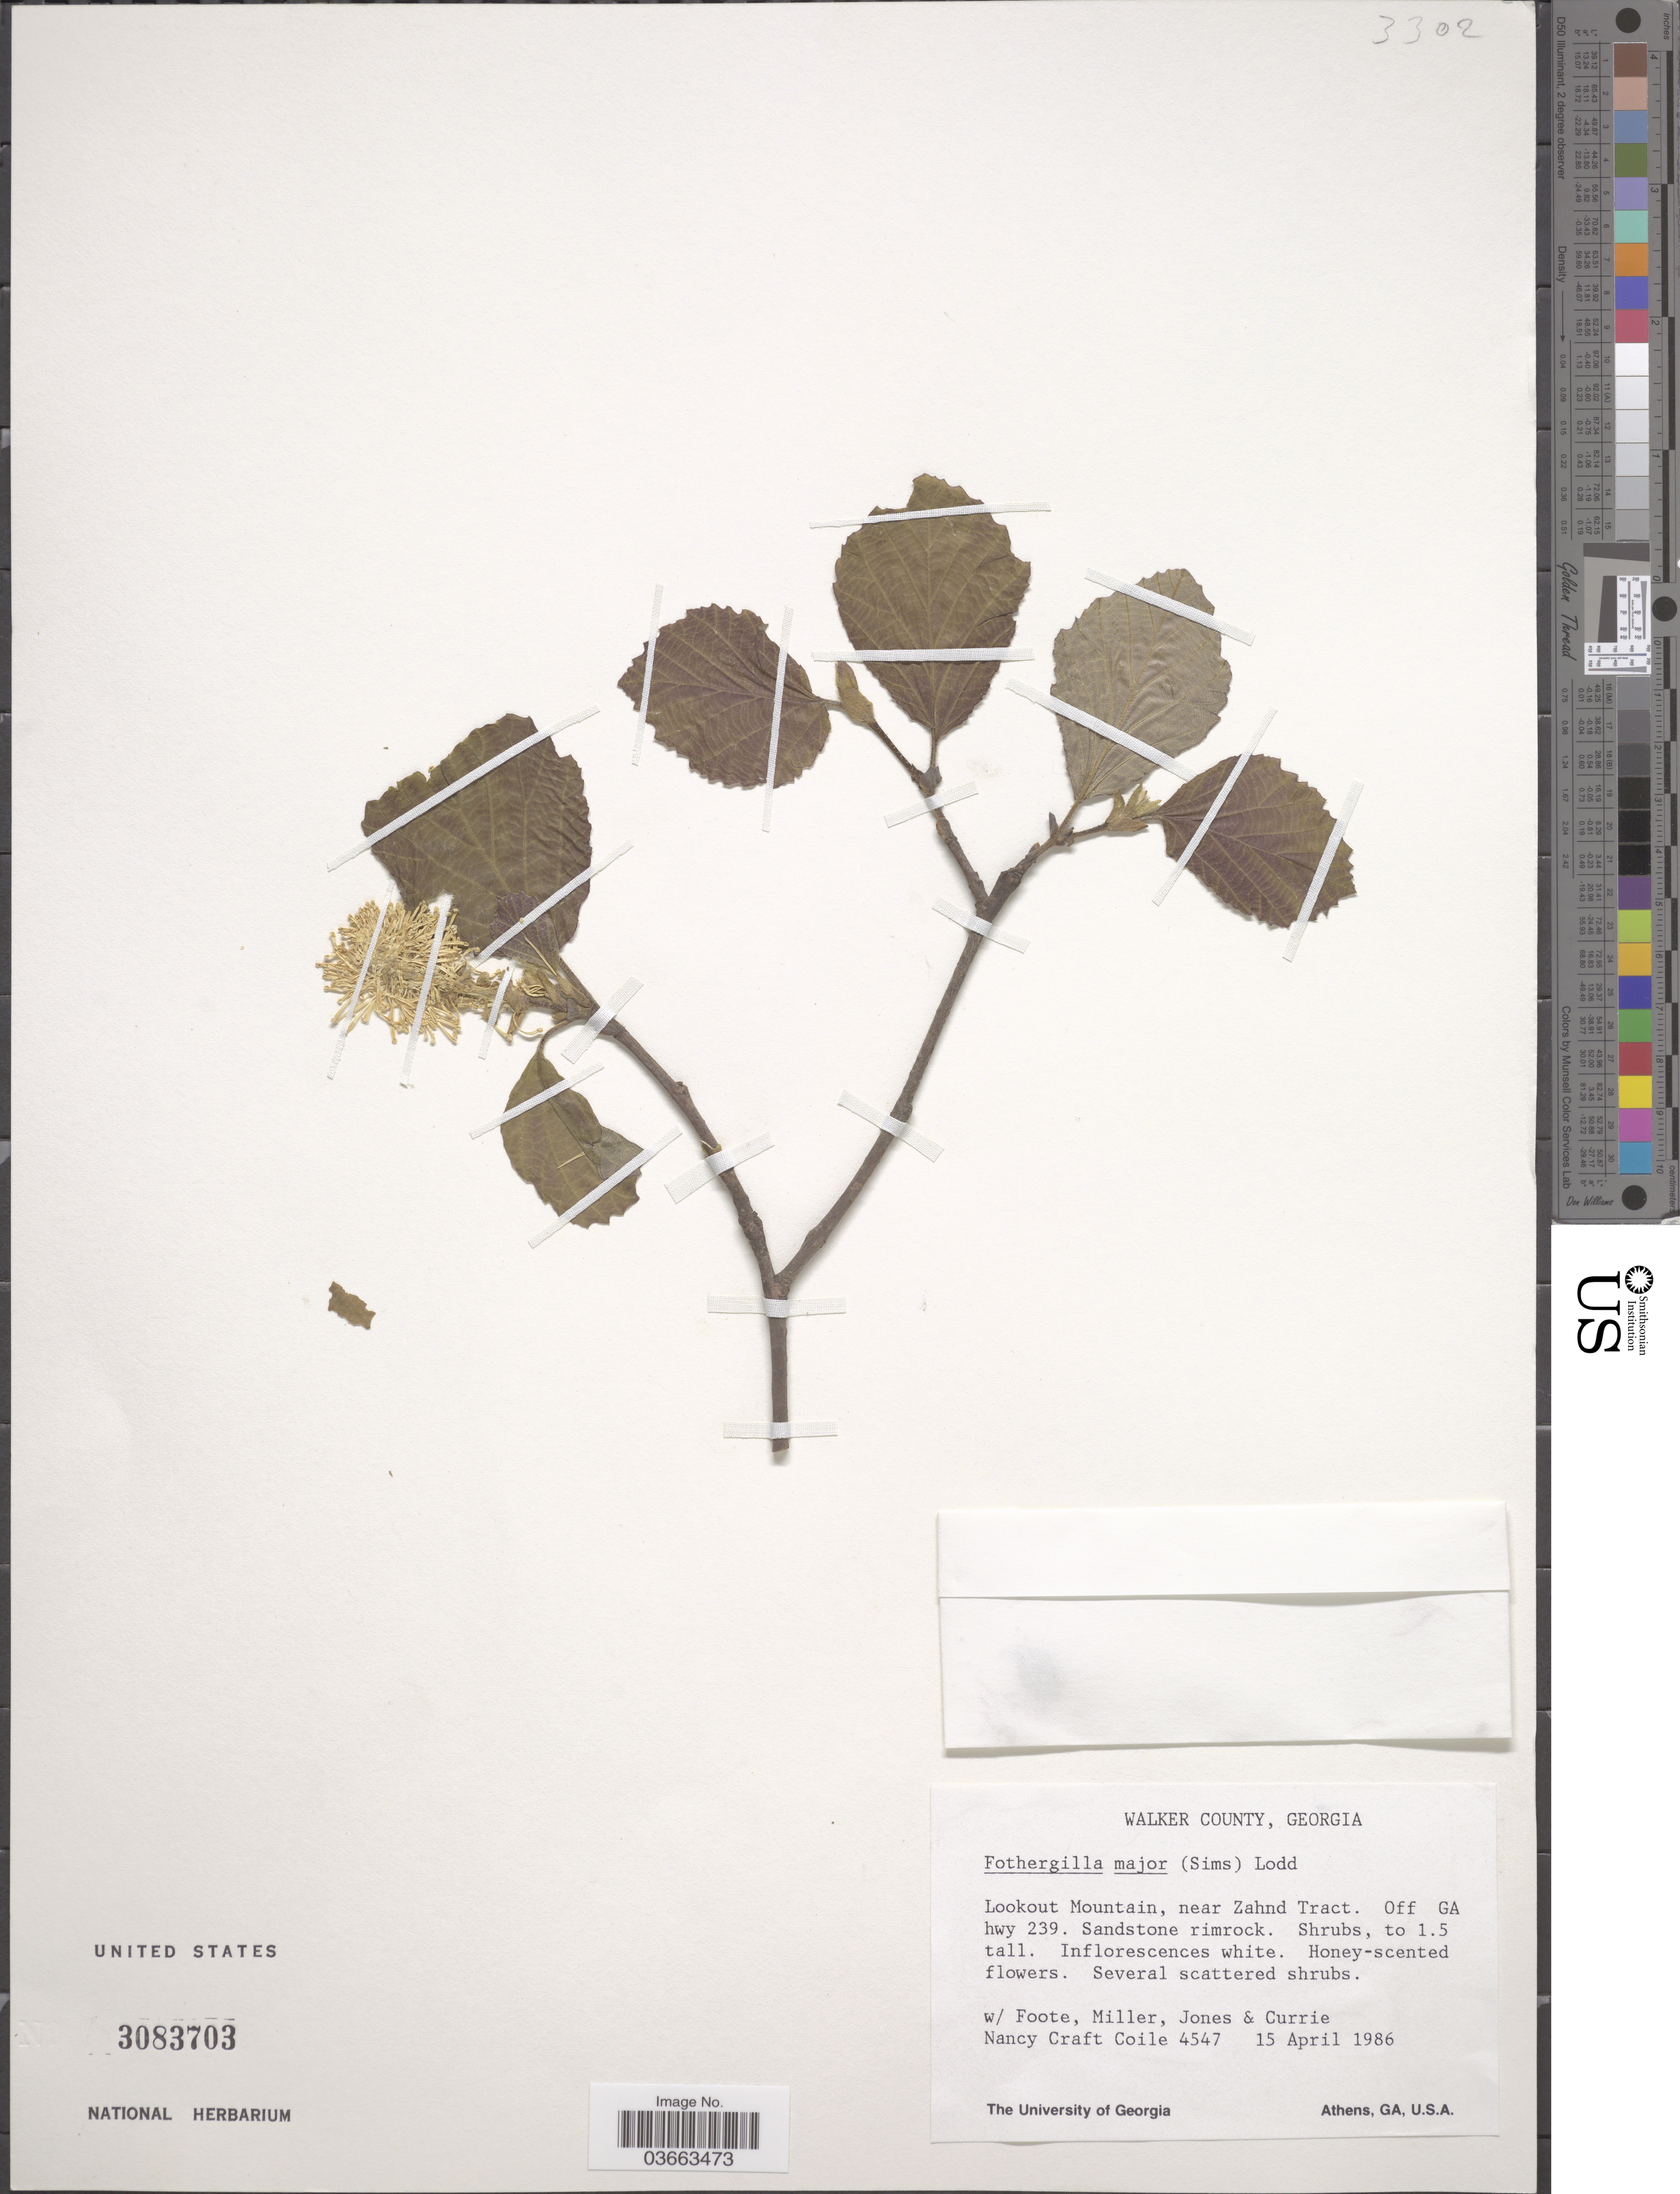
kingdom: Plantae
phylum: Tracheophyta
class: Magnoliopsida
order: Saxifragales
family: Hamamelidaceae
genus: Fothergilla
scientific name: Fothergilla major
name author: Lodd.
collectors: N. C. Coile, Foote, -- Miller, -- Jones & Currie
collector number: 4547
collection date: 1986-04-15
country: United States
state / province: Georgia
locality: Walker County. Lookout Mountain, near Zahnd Tract. Off GA hwy 239.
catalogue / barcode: US 3083703